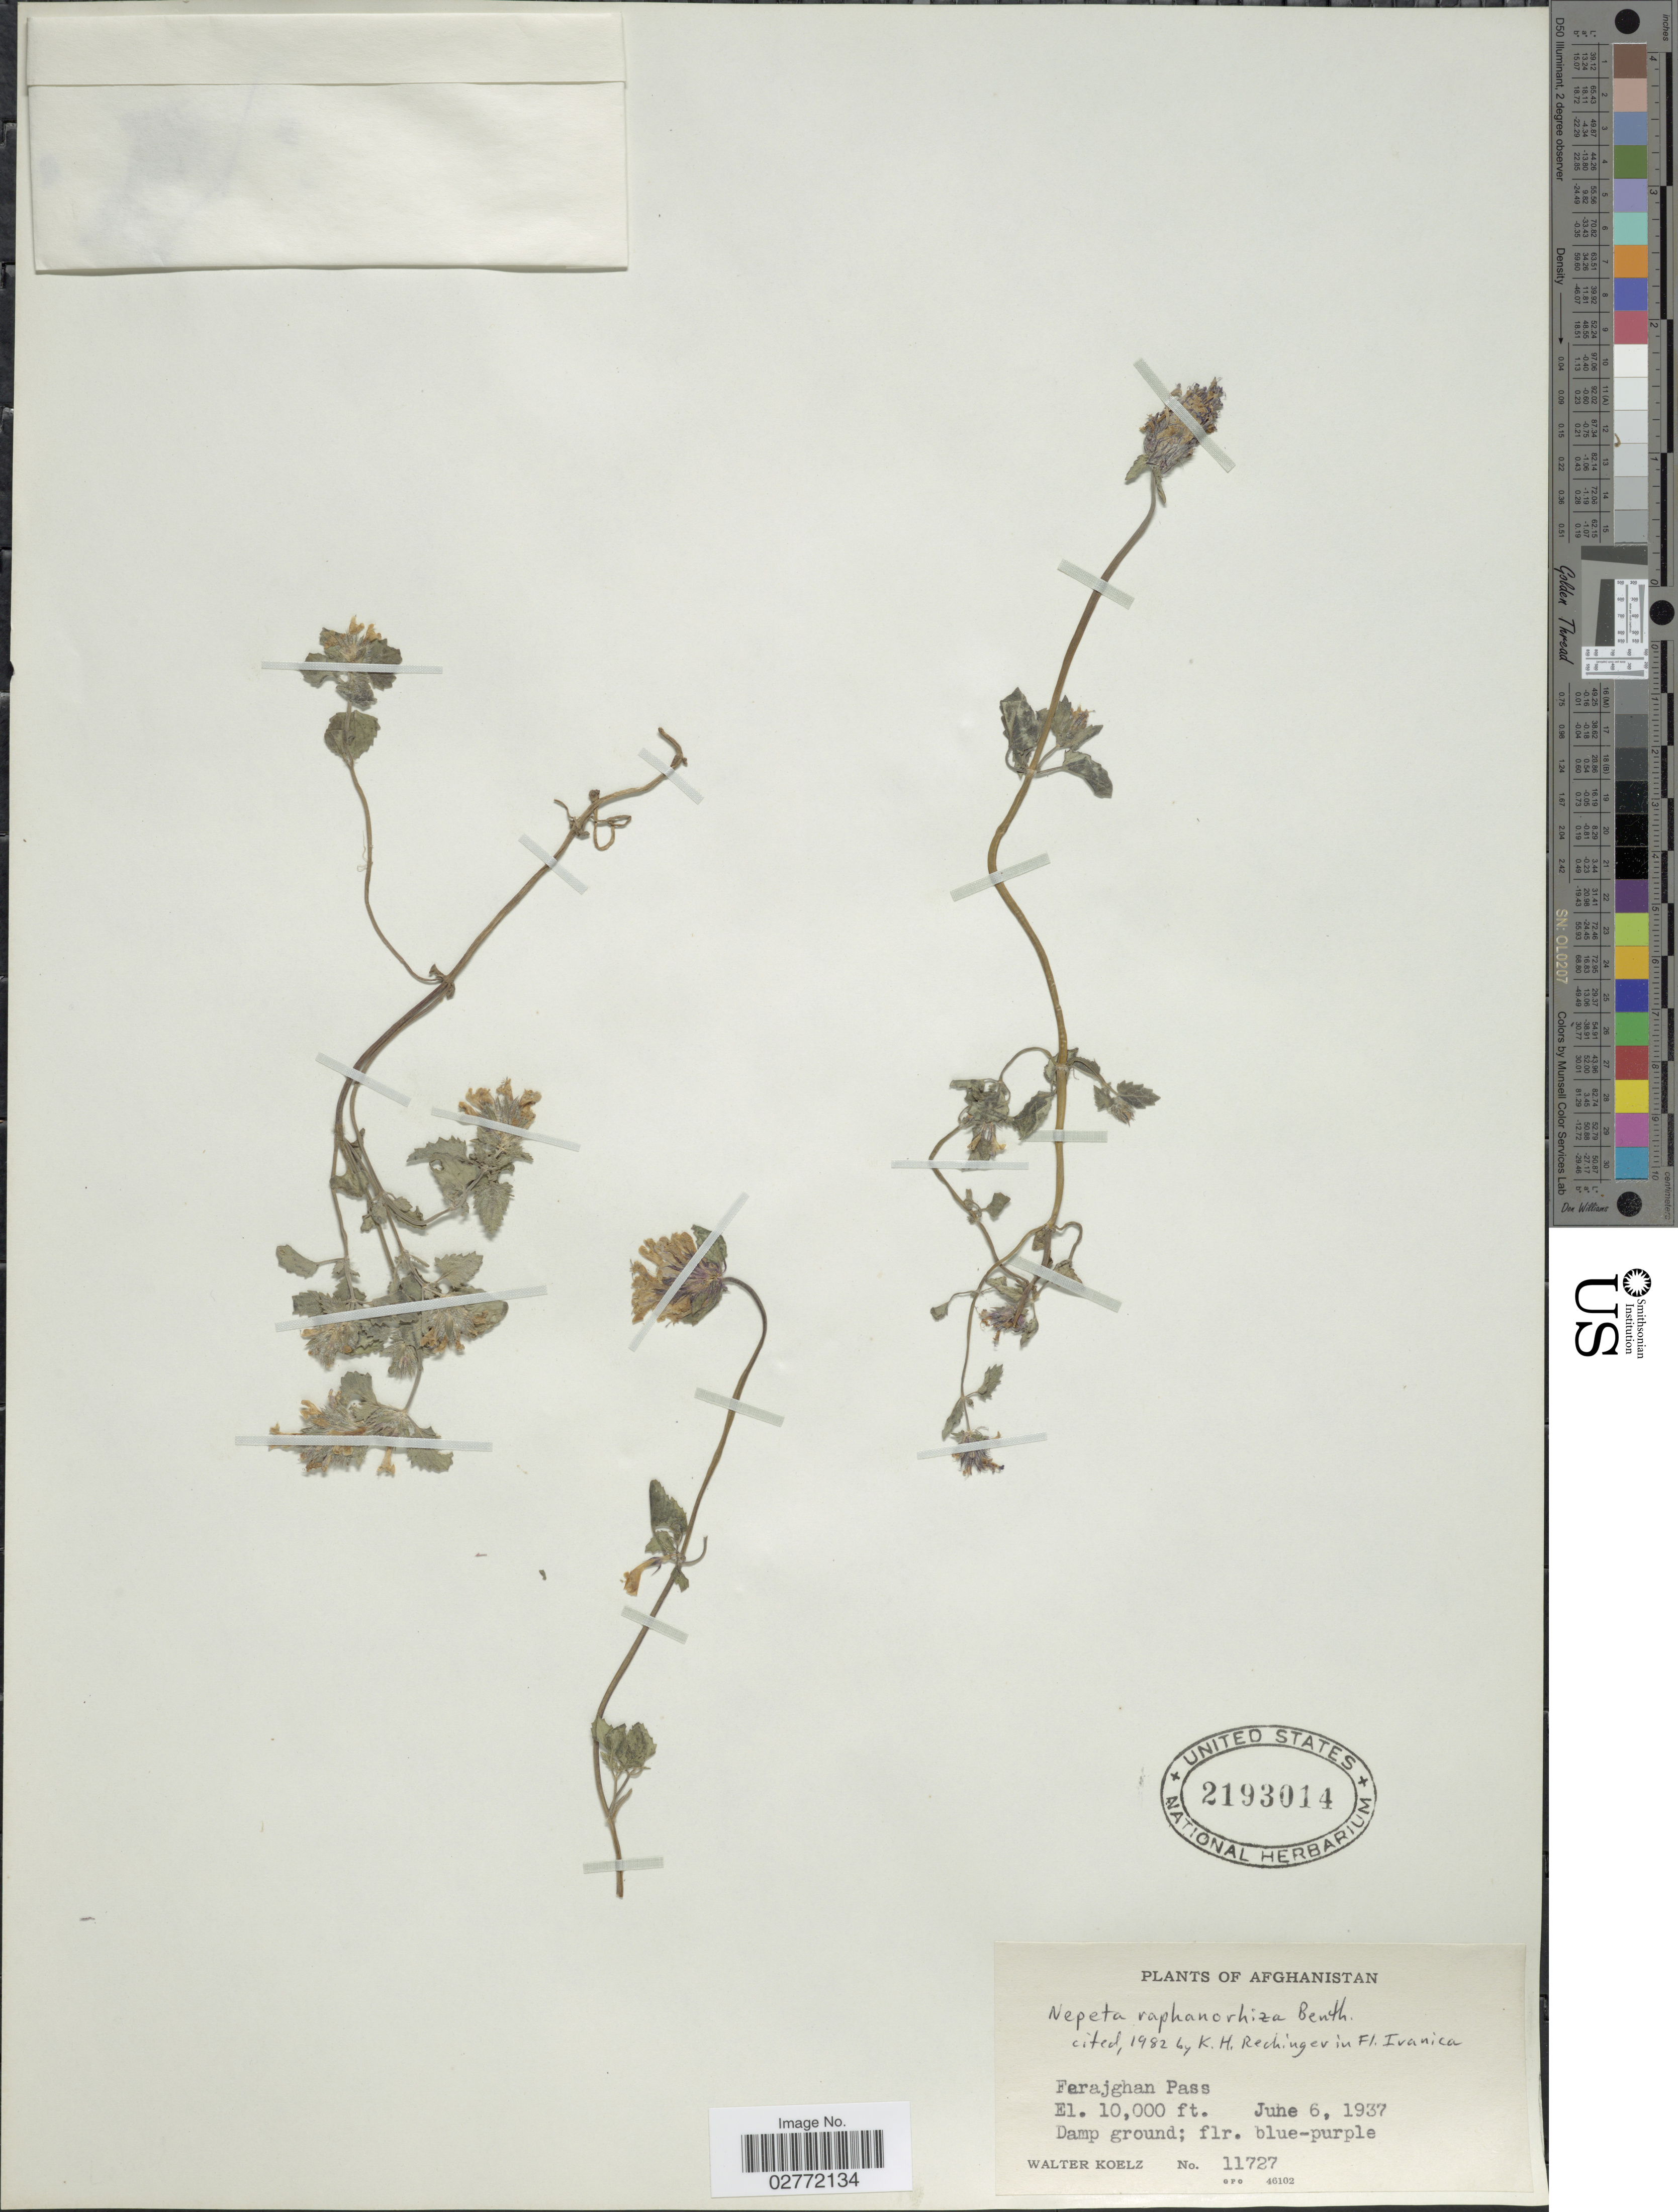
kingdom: Plantae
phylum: Tracheophyta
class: Magnoliopsida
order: Lamiales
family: Lamiaceae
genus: Nepeta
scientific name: Nepeta raphanorhiza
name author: Benth.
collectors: W. N. Koelz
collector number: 11727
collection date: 1937-06-06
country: Afghanistan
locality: Ferajghan Pass.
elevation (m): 3048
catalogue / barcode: US 2193014